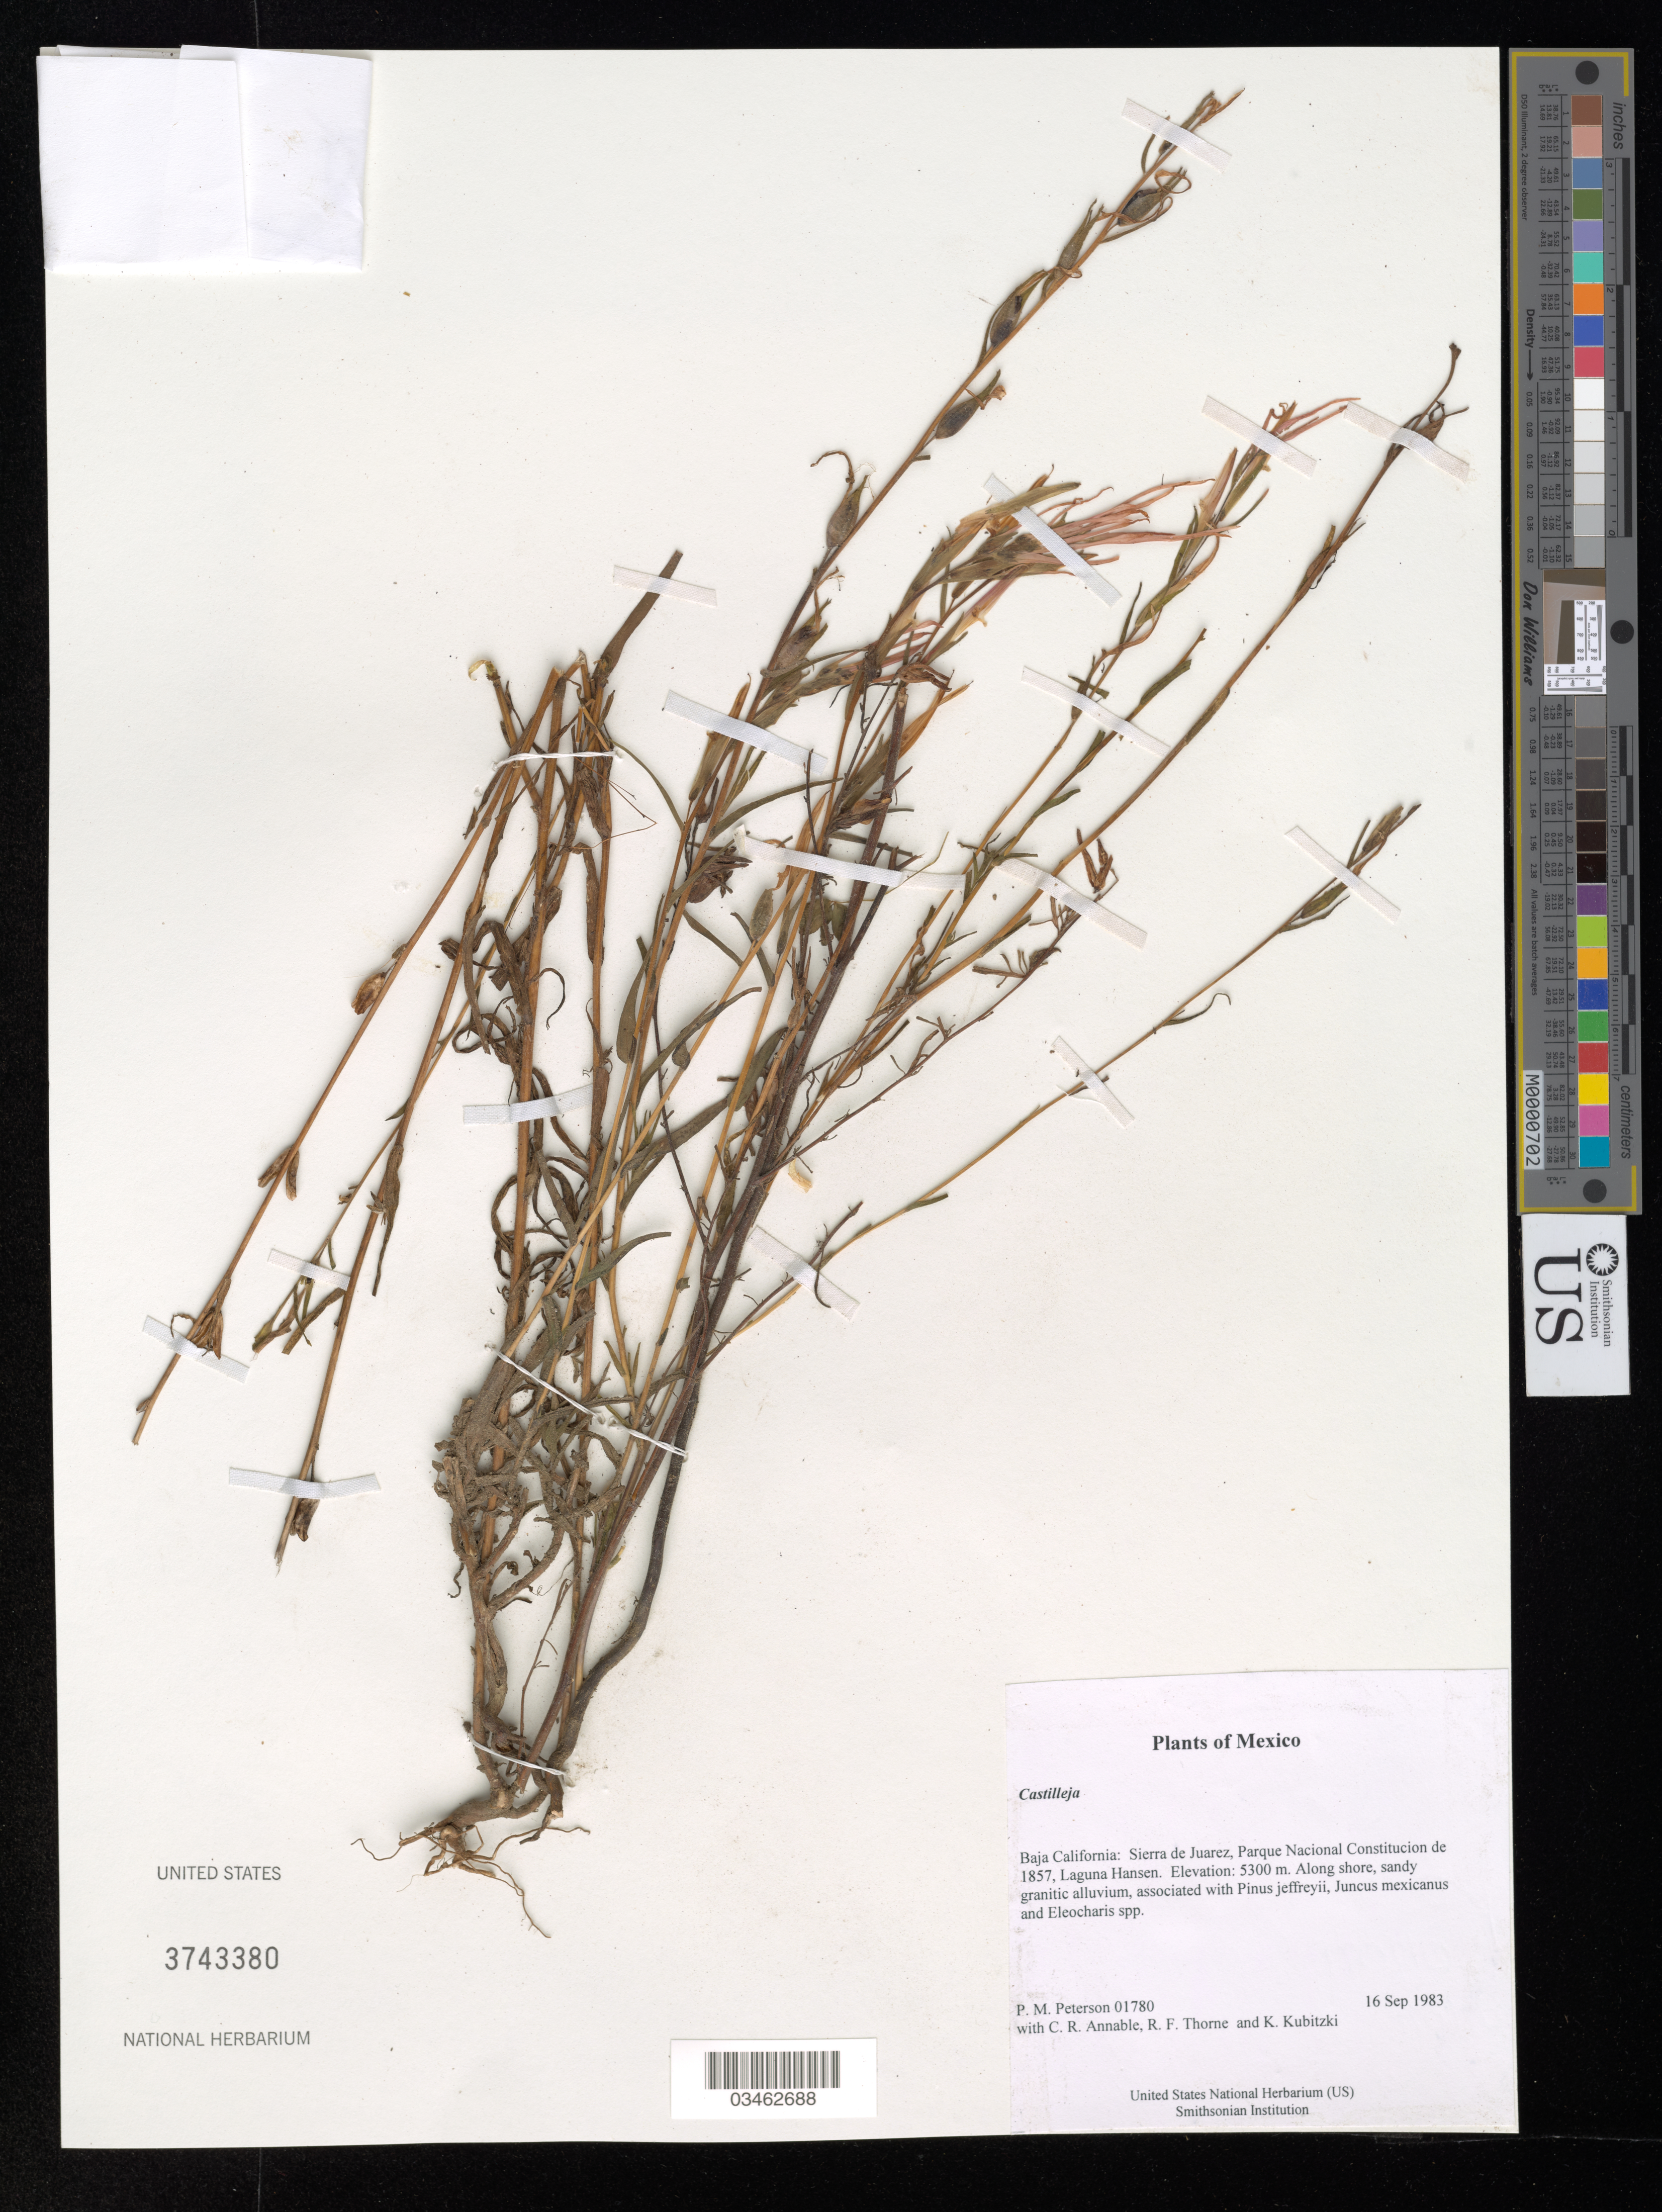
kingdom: Plantae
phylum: Tracheophyta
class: Magnoliopsida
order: Lamiales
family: Orobanchaceae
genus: Castilleja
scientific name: Castilleja sp.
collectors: P. M. Peterson, C. R. Annable, R. F. Thorne & K. Kubitzki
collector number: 01780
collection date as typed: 16 Sep 1983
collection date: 1983-09-16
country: Mexico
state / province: Baja California Norte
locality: Sierra de Juarez, Parque Nacional Constitucion de 1857, Laguna Hansen.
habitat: Along shore, sandy granitic alluvium, associated with Pinus jeffreyii, Juncus mexicanus and Eleocharis spp.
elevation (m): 5300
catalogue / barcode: US 3743380